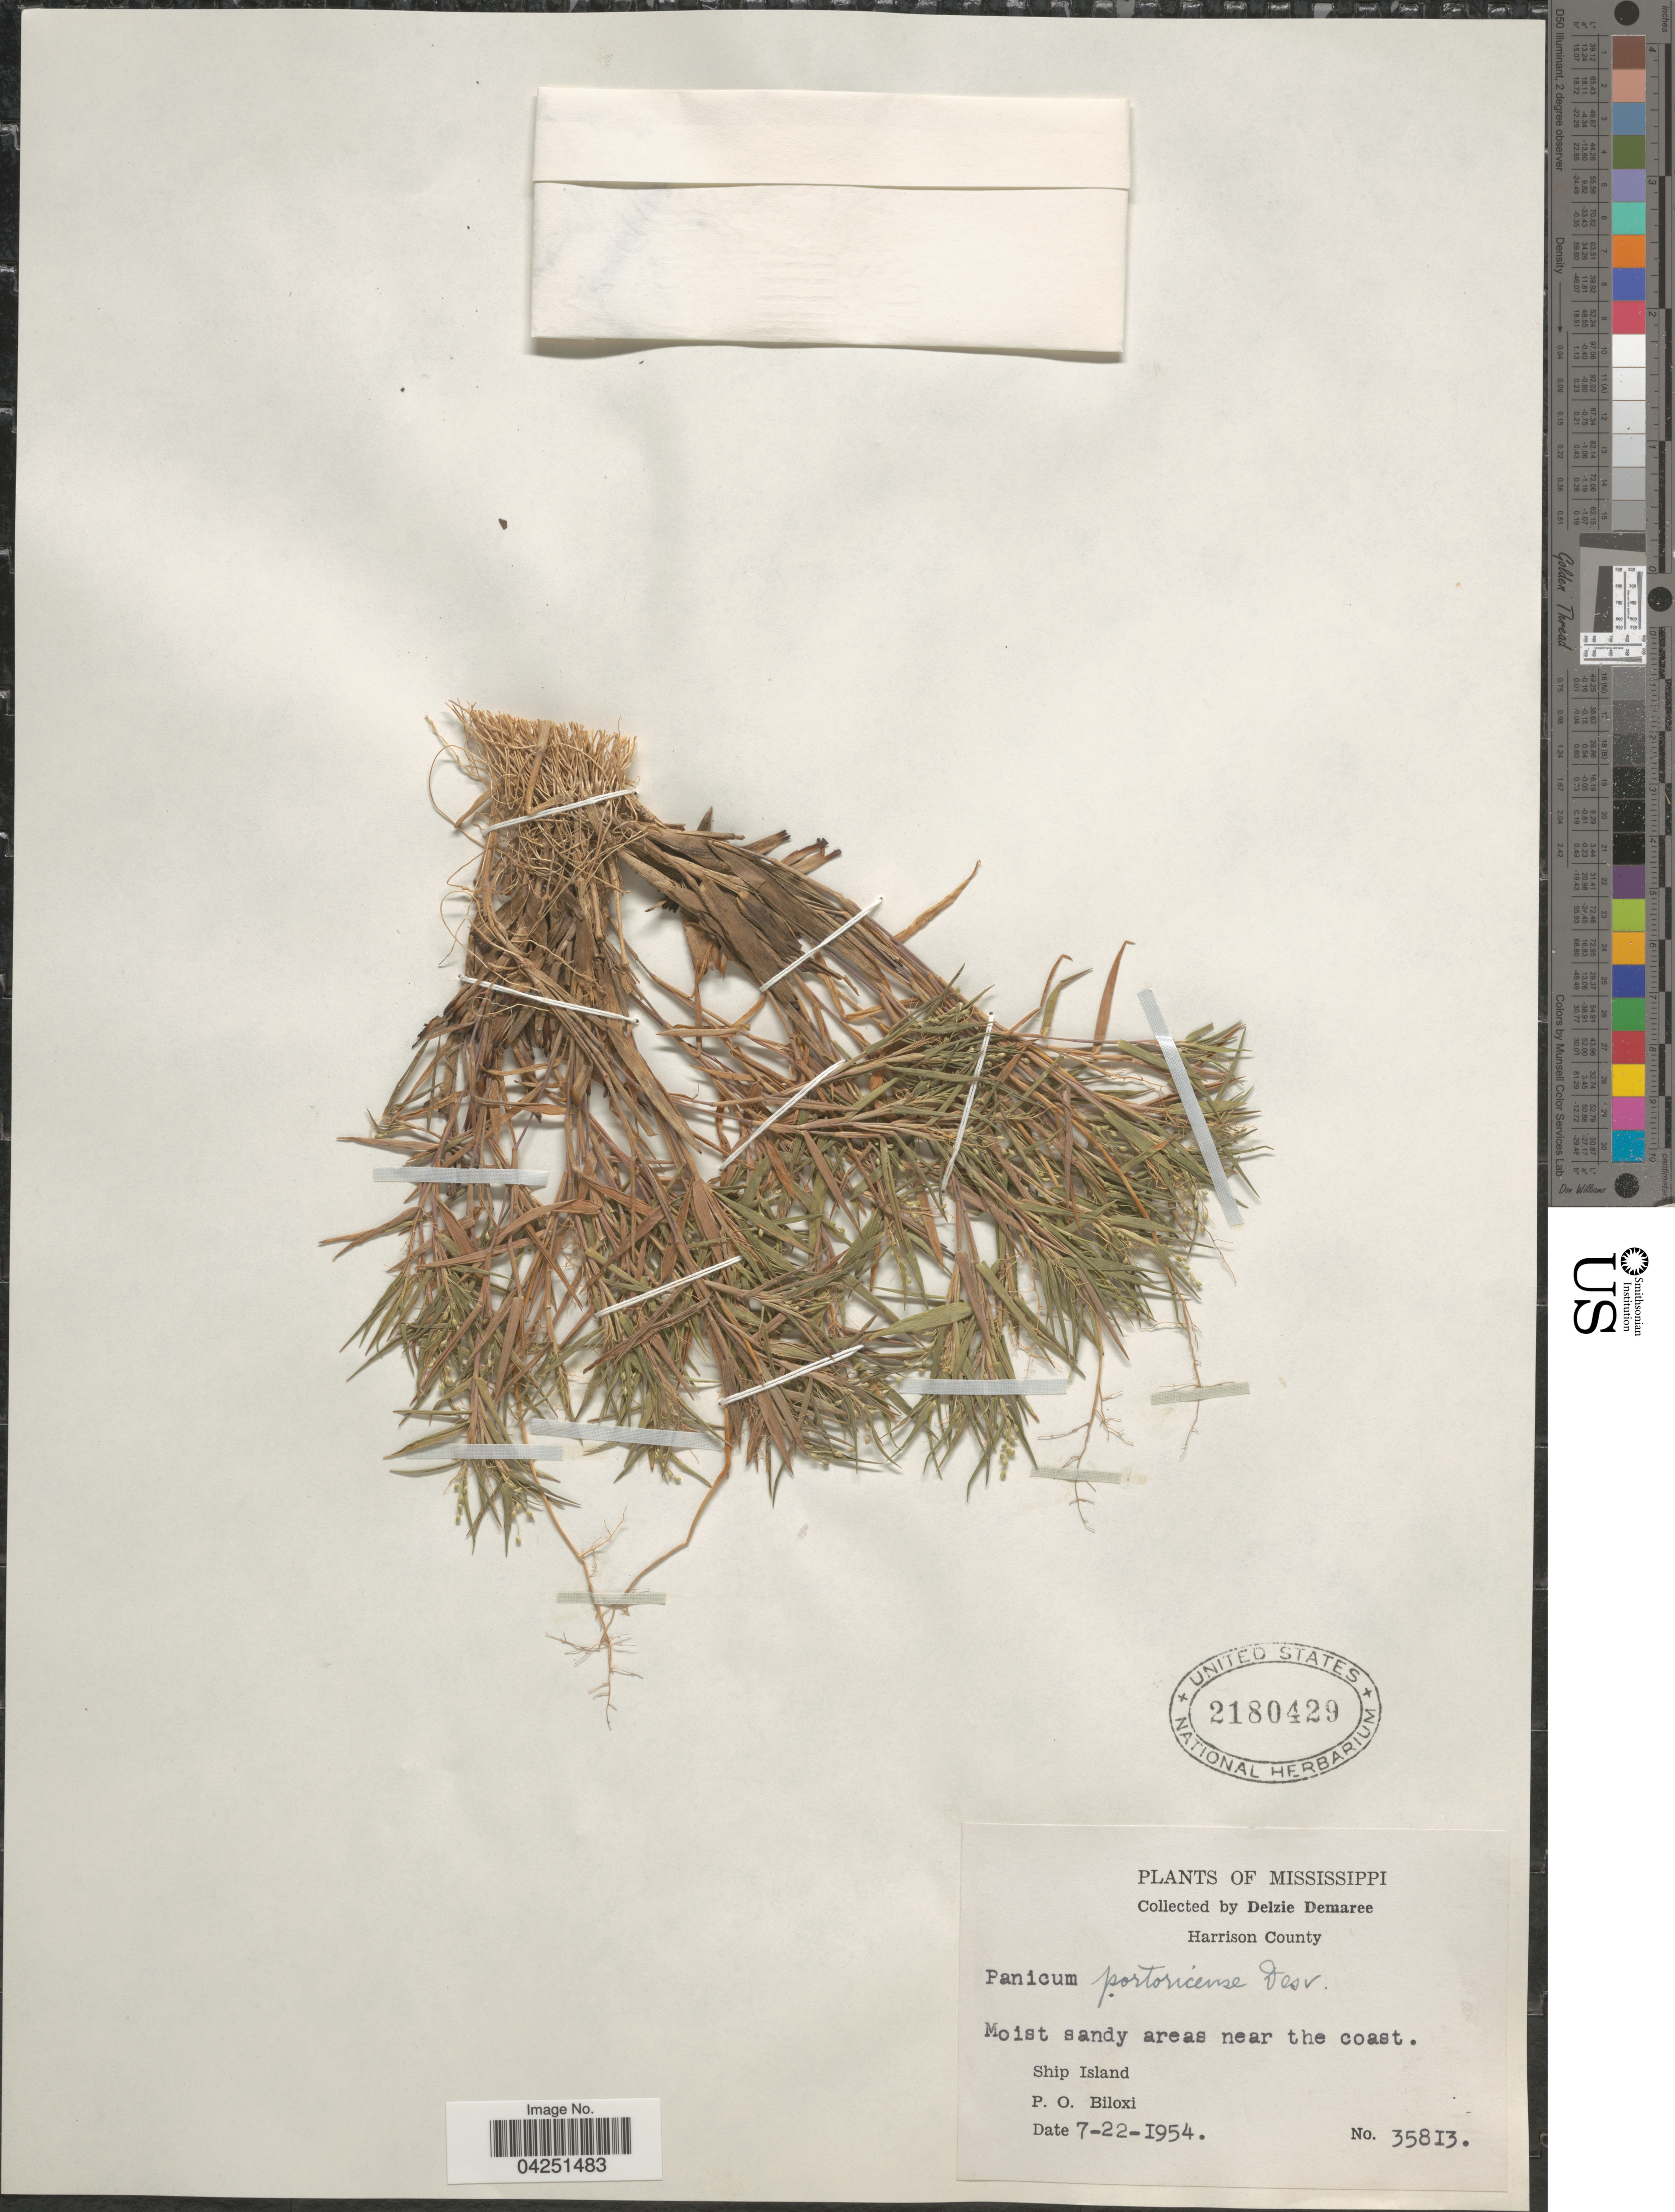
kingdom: Plantae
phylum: Tracheophyta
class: Liliopsida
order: Poales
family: Poaceae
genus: Dichanthelium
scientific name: Dichanthelium acuminatum var. acuminatum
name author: (Sw.) Gould & C.A. Clark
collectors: D. Demaree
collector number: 35813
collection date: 1954-07-22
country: United States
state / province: Mississippi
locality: Harrison County. Moist sandy areas near the coast. Ship Island. P.O. Biloxi.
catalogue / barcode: US 2180429